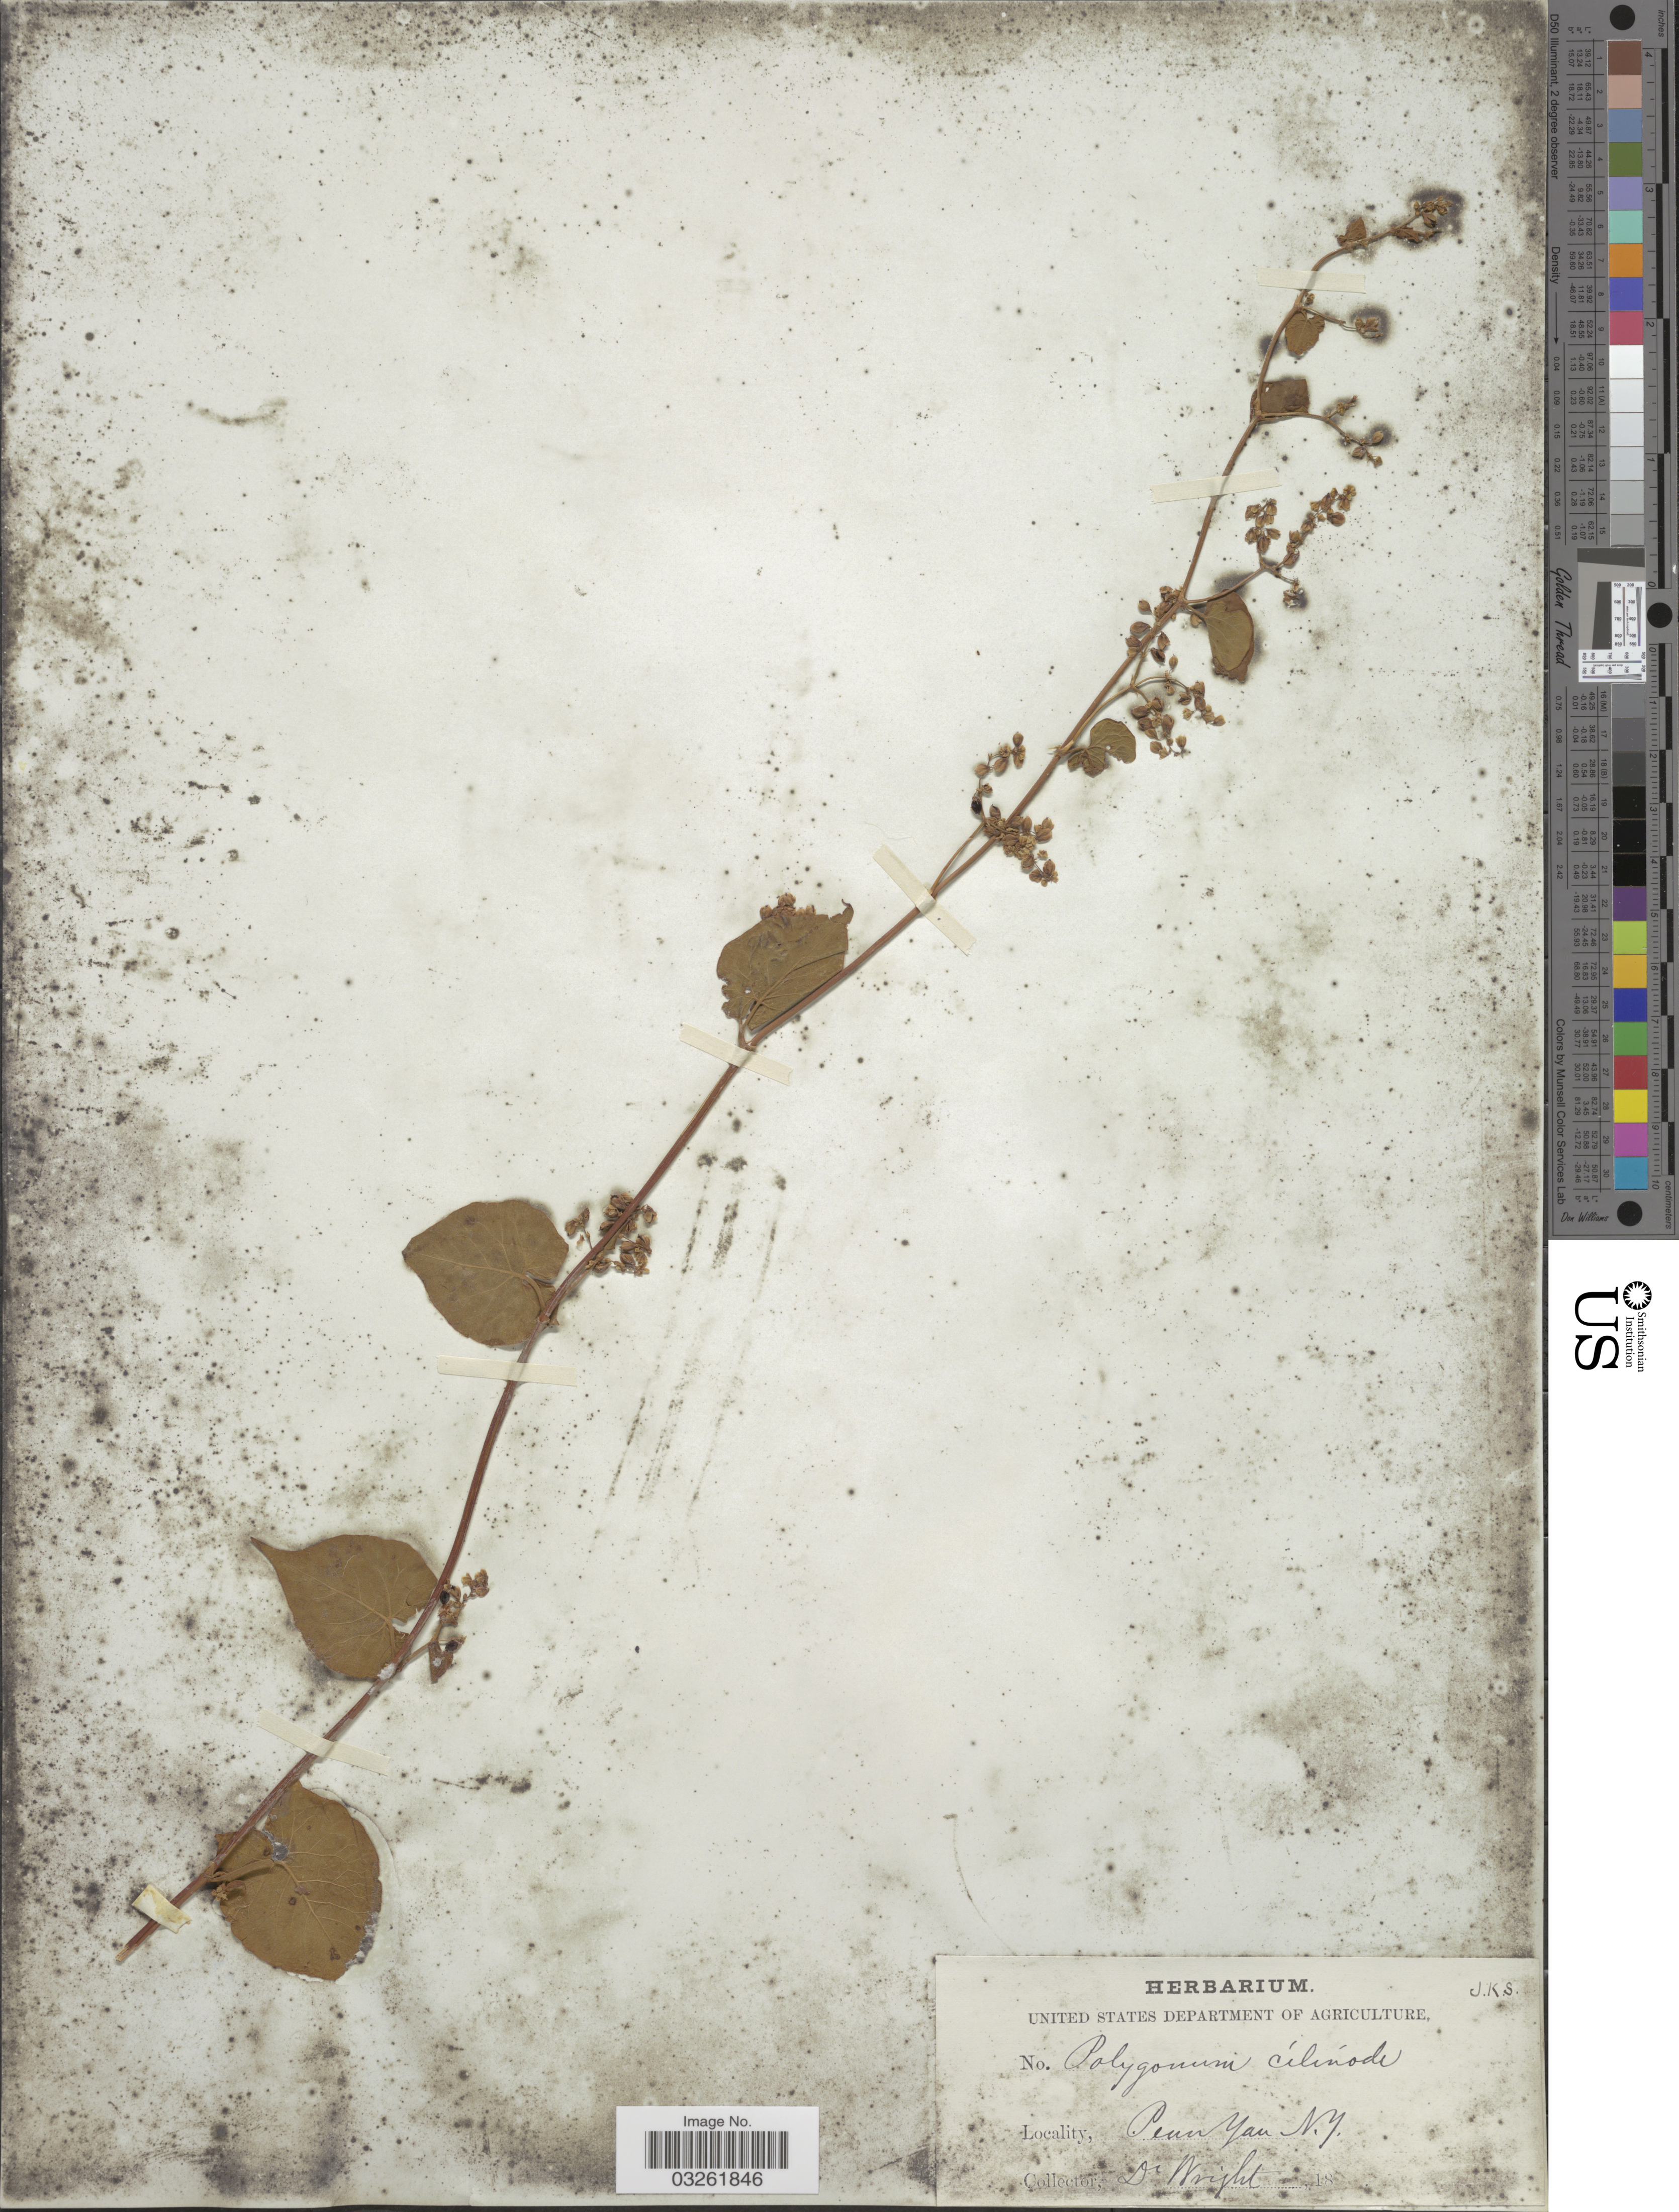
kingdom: Plantae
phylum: Tracheophyta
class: Magnoliopsida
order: Caryophyllales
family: Polygonaceae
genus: Fallopia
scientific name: Fallopia cilinodis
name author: (Michx.) Holub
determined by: Strong, M. T., (US), Smithsonian Institution - National Museum of Natural History (UNITED STATES)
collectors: Wright, --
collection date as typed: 18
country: United States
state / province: New York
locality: Penn Yan.